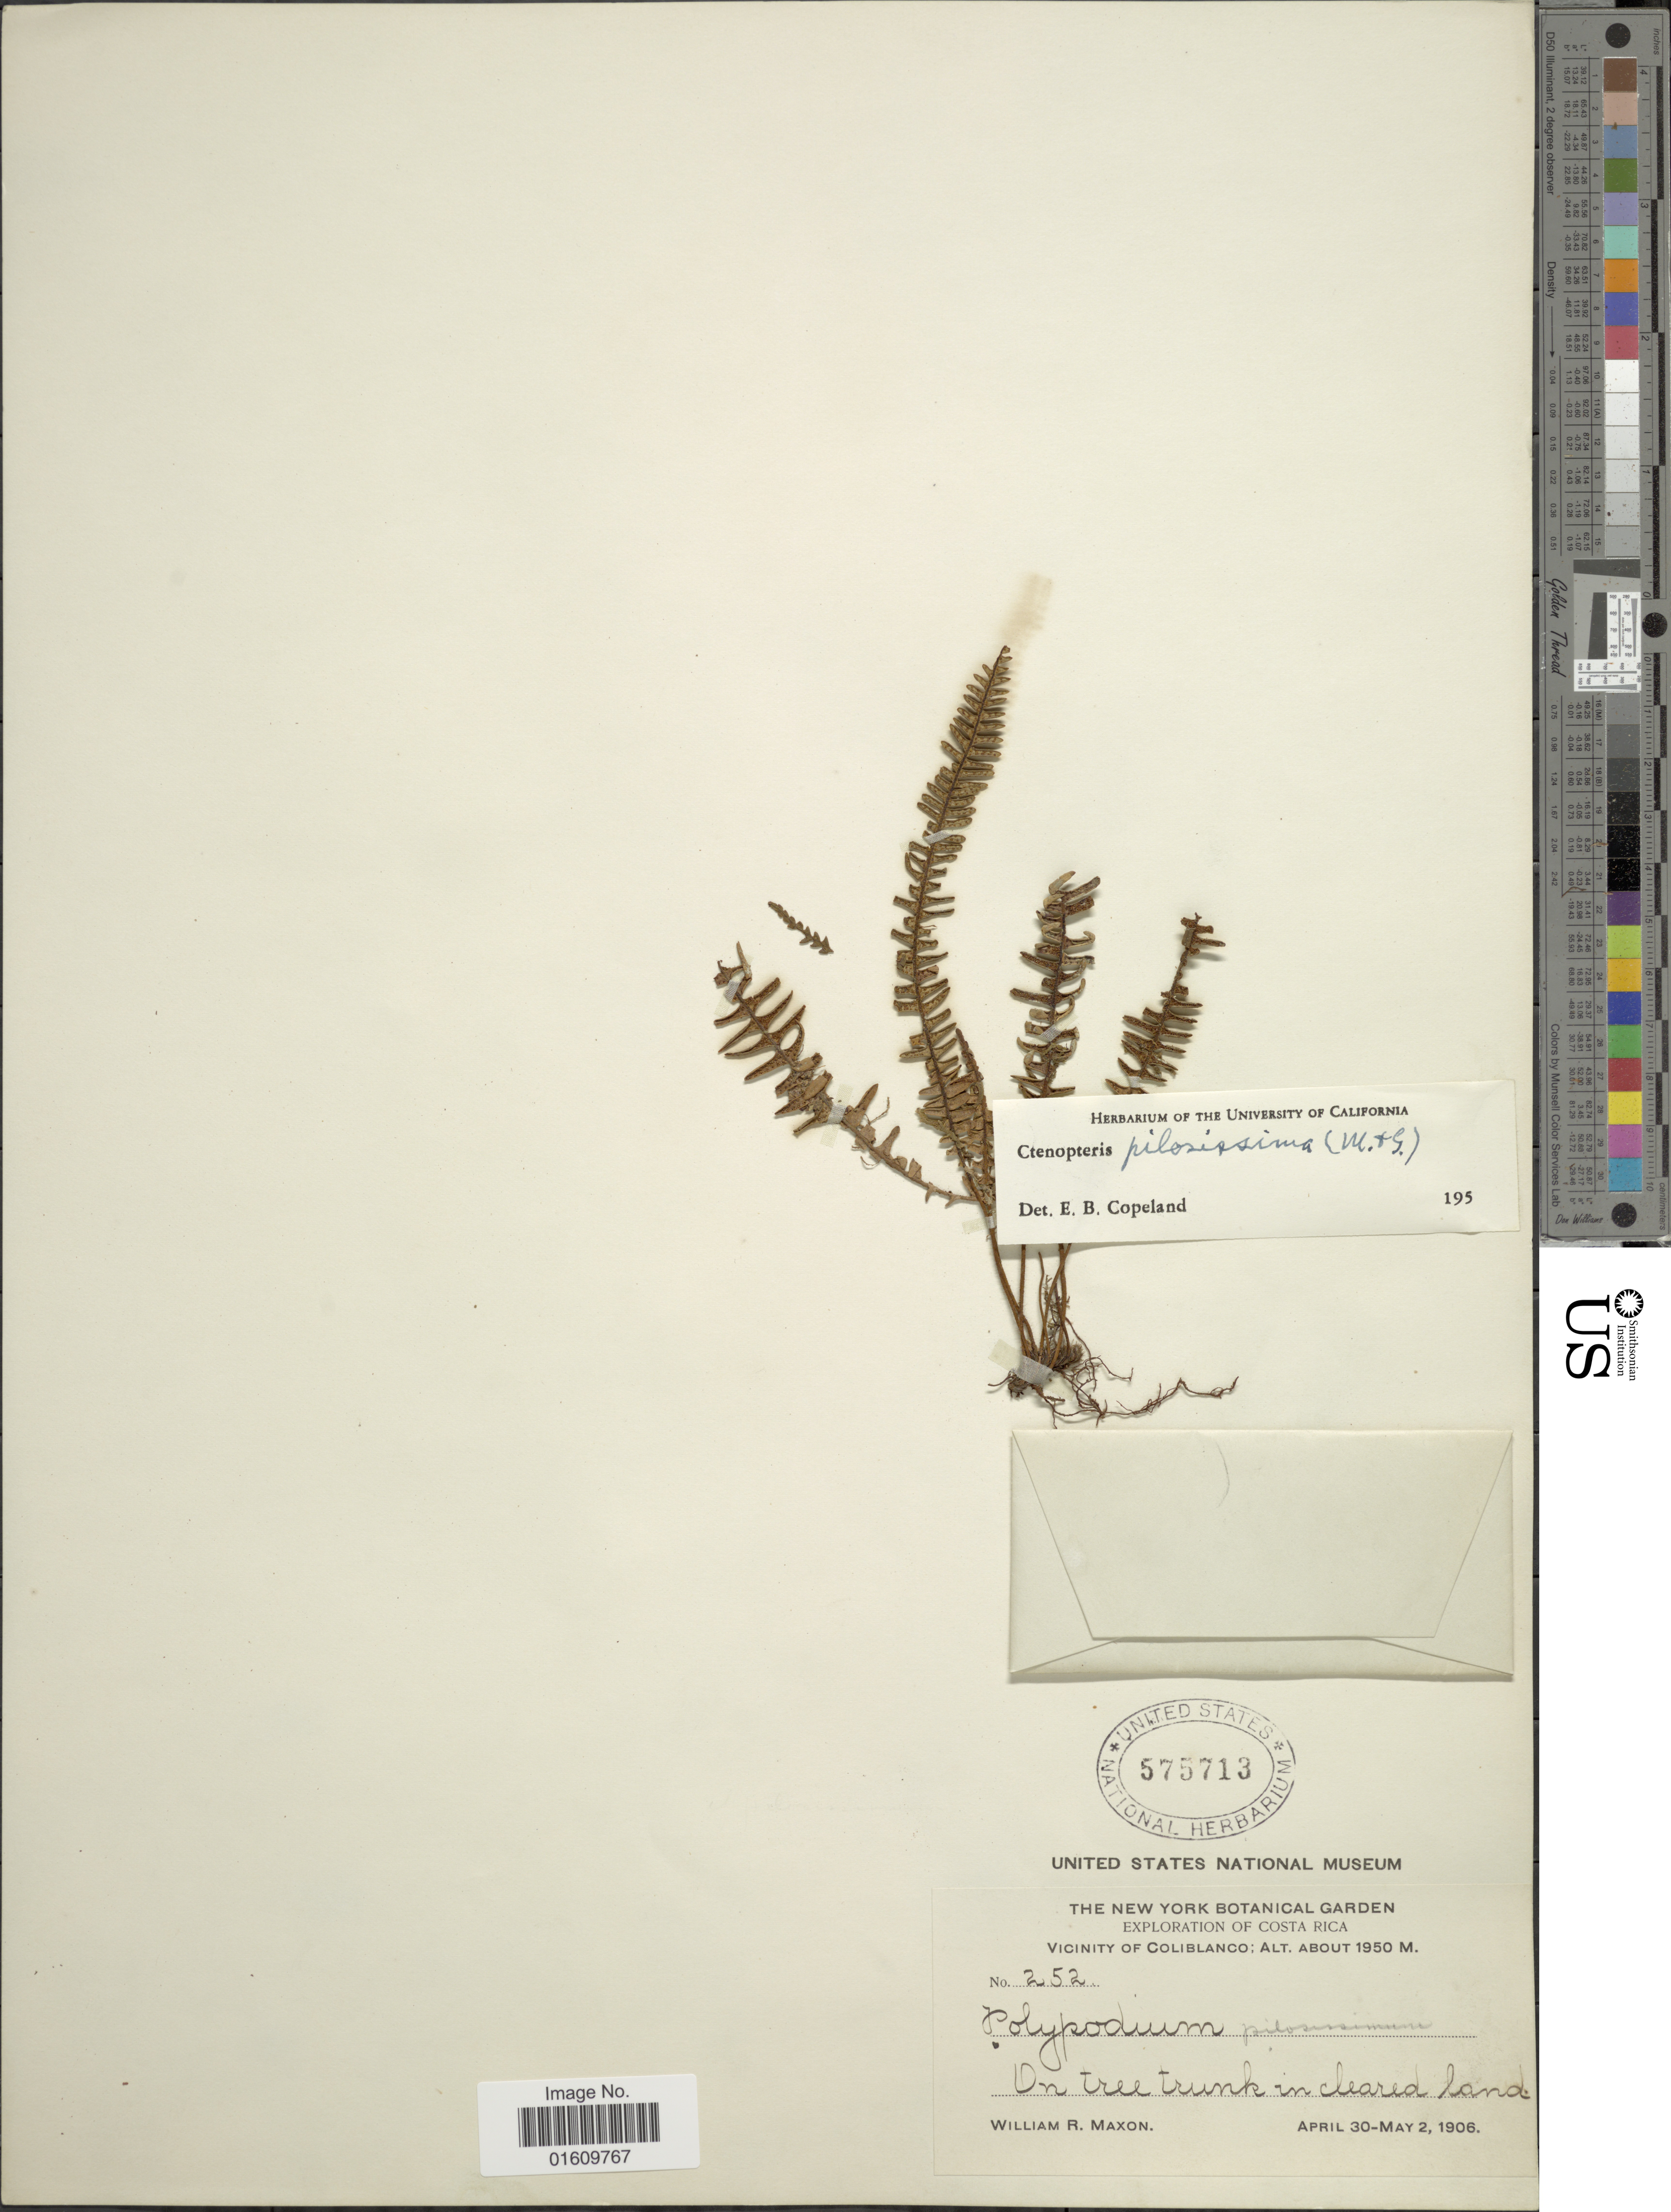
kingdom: Plantae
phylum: Tracheophyta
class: Polypodiopsida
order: Polypodiales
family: Polypodiaceae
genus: Melpomene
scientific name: Melpomene xiphopteroides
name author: (Liebm.) A.R. Sm. & R.C. Moran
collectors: W. R. Maxon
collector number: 252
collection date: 1906-04-30/1906-05-02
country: Costa Rica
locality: Vicinity of Coliblanco, on tree trunk in cleared land.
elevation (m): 1950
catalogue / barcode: US 575713